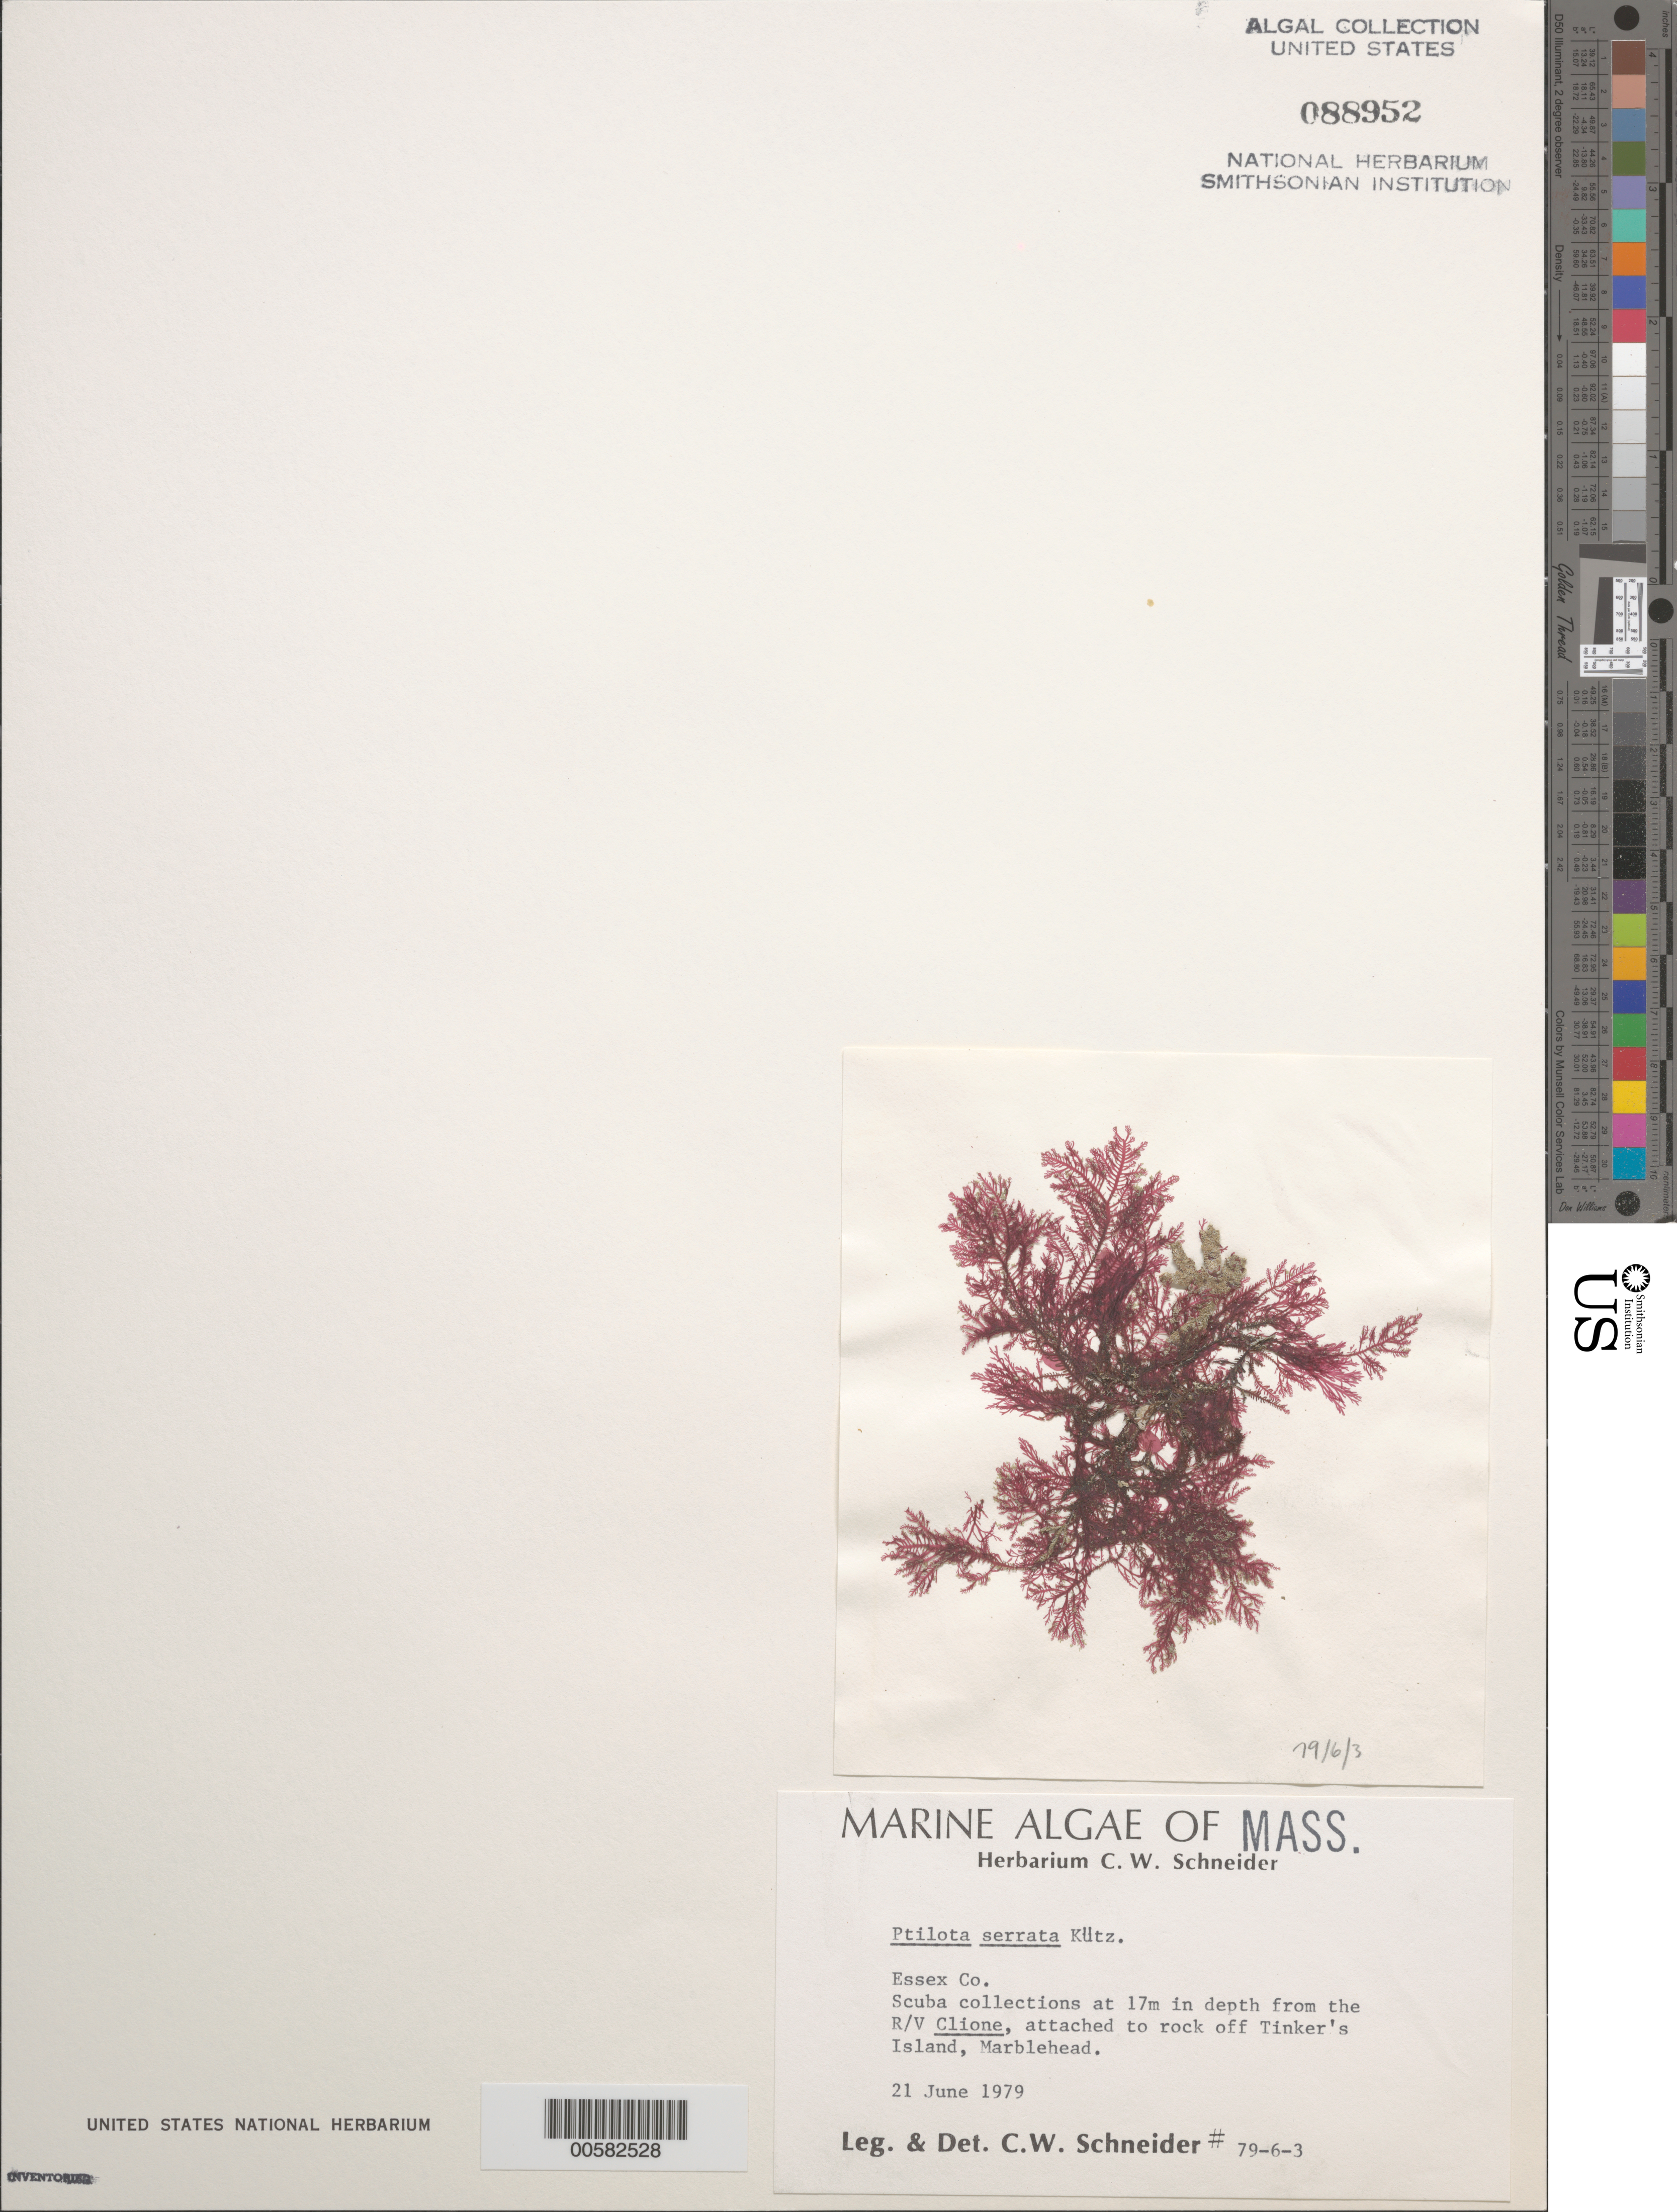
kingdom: Plantae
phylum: Rhodophyta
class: Florideophyceae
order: Ceramiales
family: Wrangeliaceae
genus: Ptilota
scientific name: Ptilota serrata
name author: Kützing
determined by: Schneider, C. W.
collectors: C. W. Schneider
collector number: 79-6-3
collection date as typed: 21 Jun 1979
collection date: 1979-06-21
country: United States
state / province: Massachusetts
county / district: Essex County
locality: Marblehead, off Tinker's Island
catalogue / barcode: US 88952